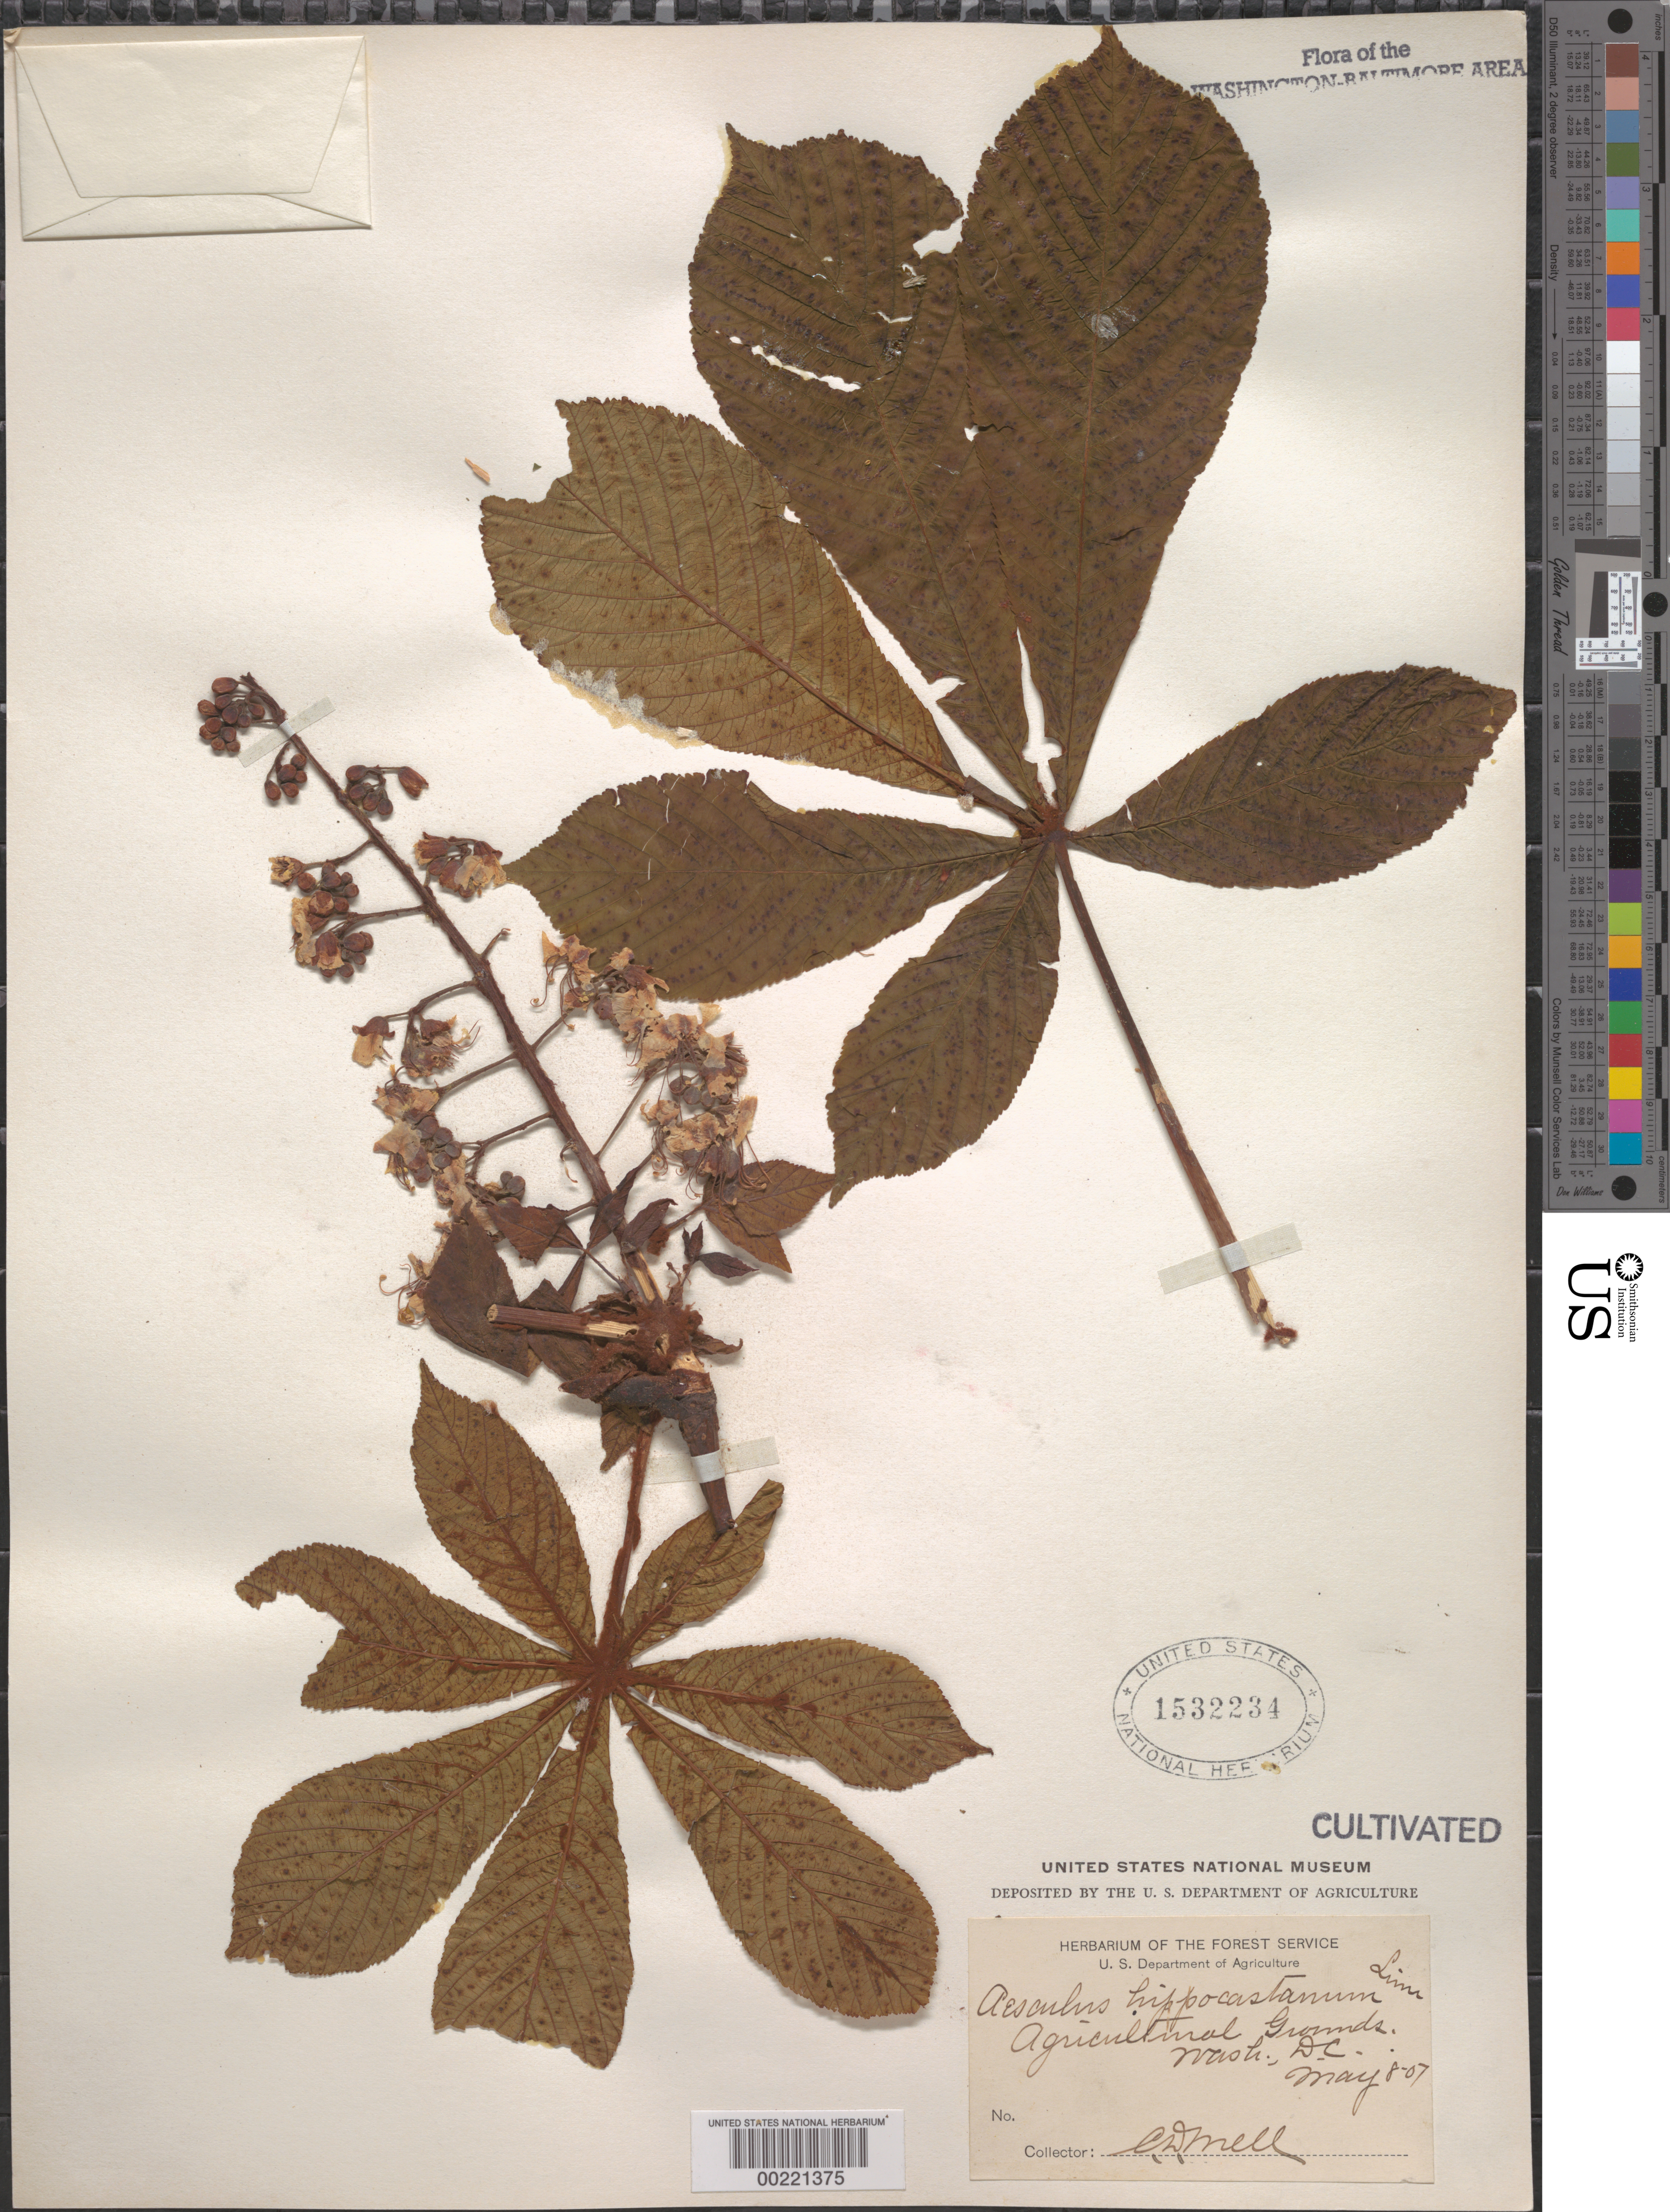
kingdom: Plantae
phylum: Tracheophyta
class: Magnoliopsida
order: Sapindales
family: Sapindaceae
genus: Aesculus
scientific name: Aesculus hippocastanum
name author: L.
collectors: C. D. Mell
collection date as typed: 08 May 1907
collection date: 1907-05-08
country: United States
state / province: District of Columbia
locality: Department of Agriculture grounds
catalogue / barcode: US 1532234